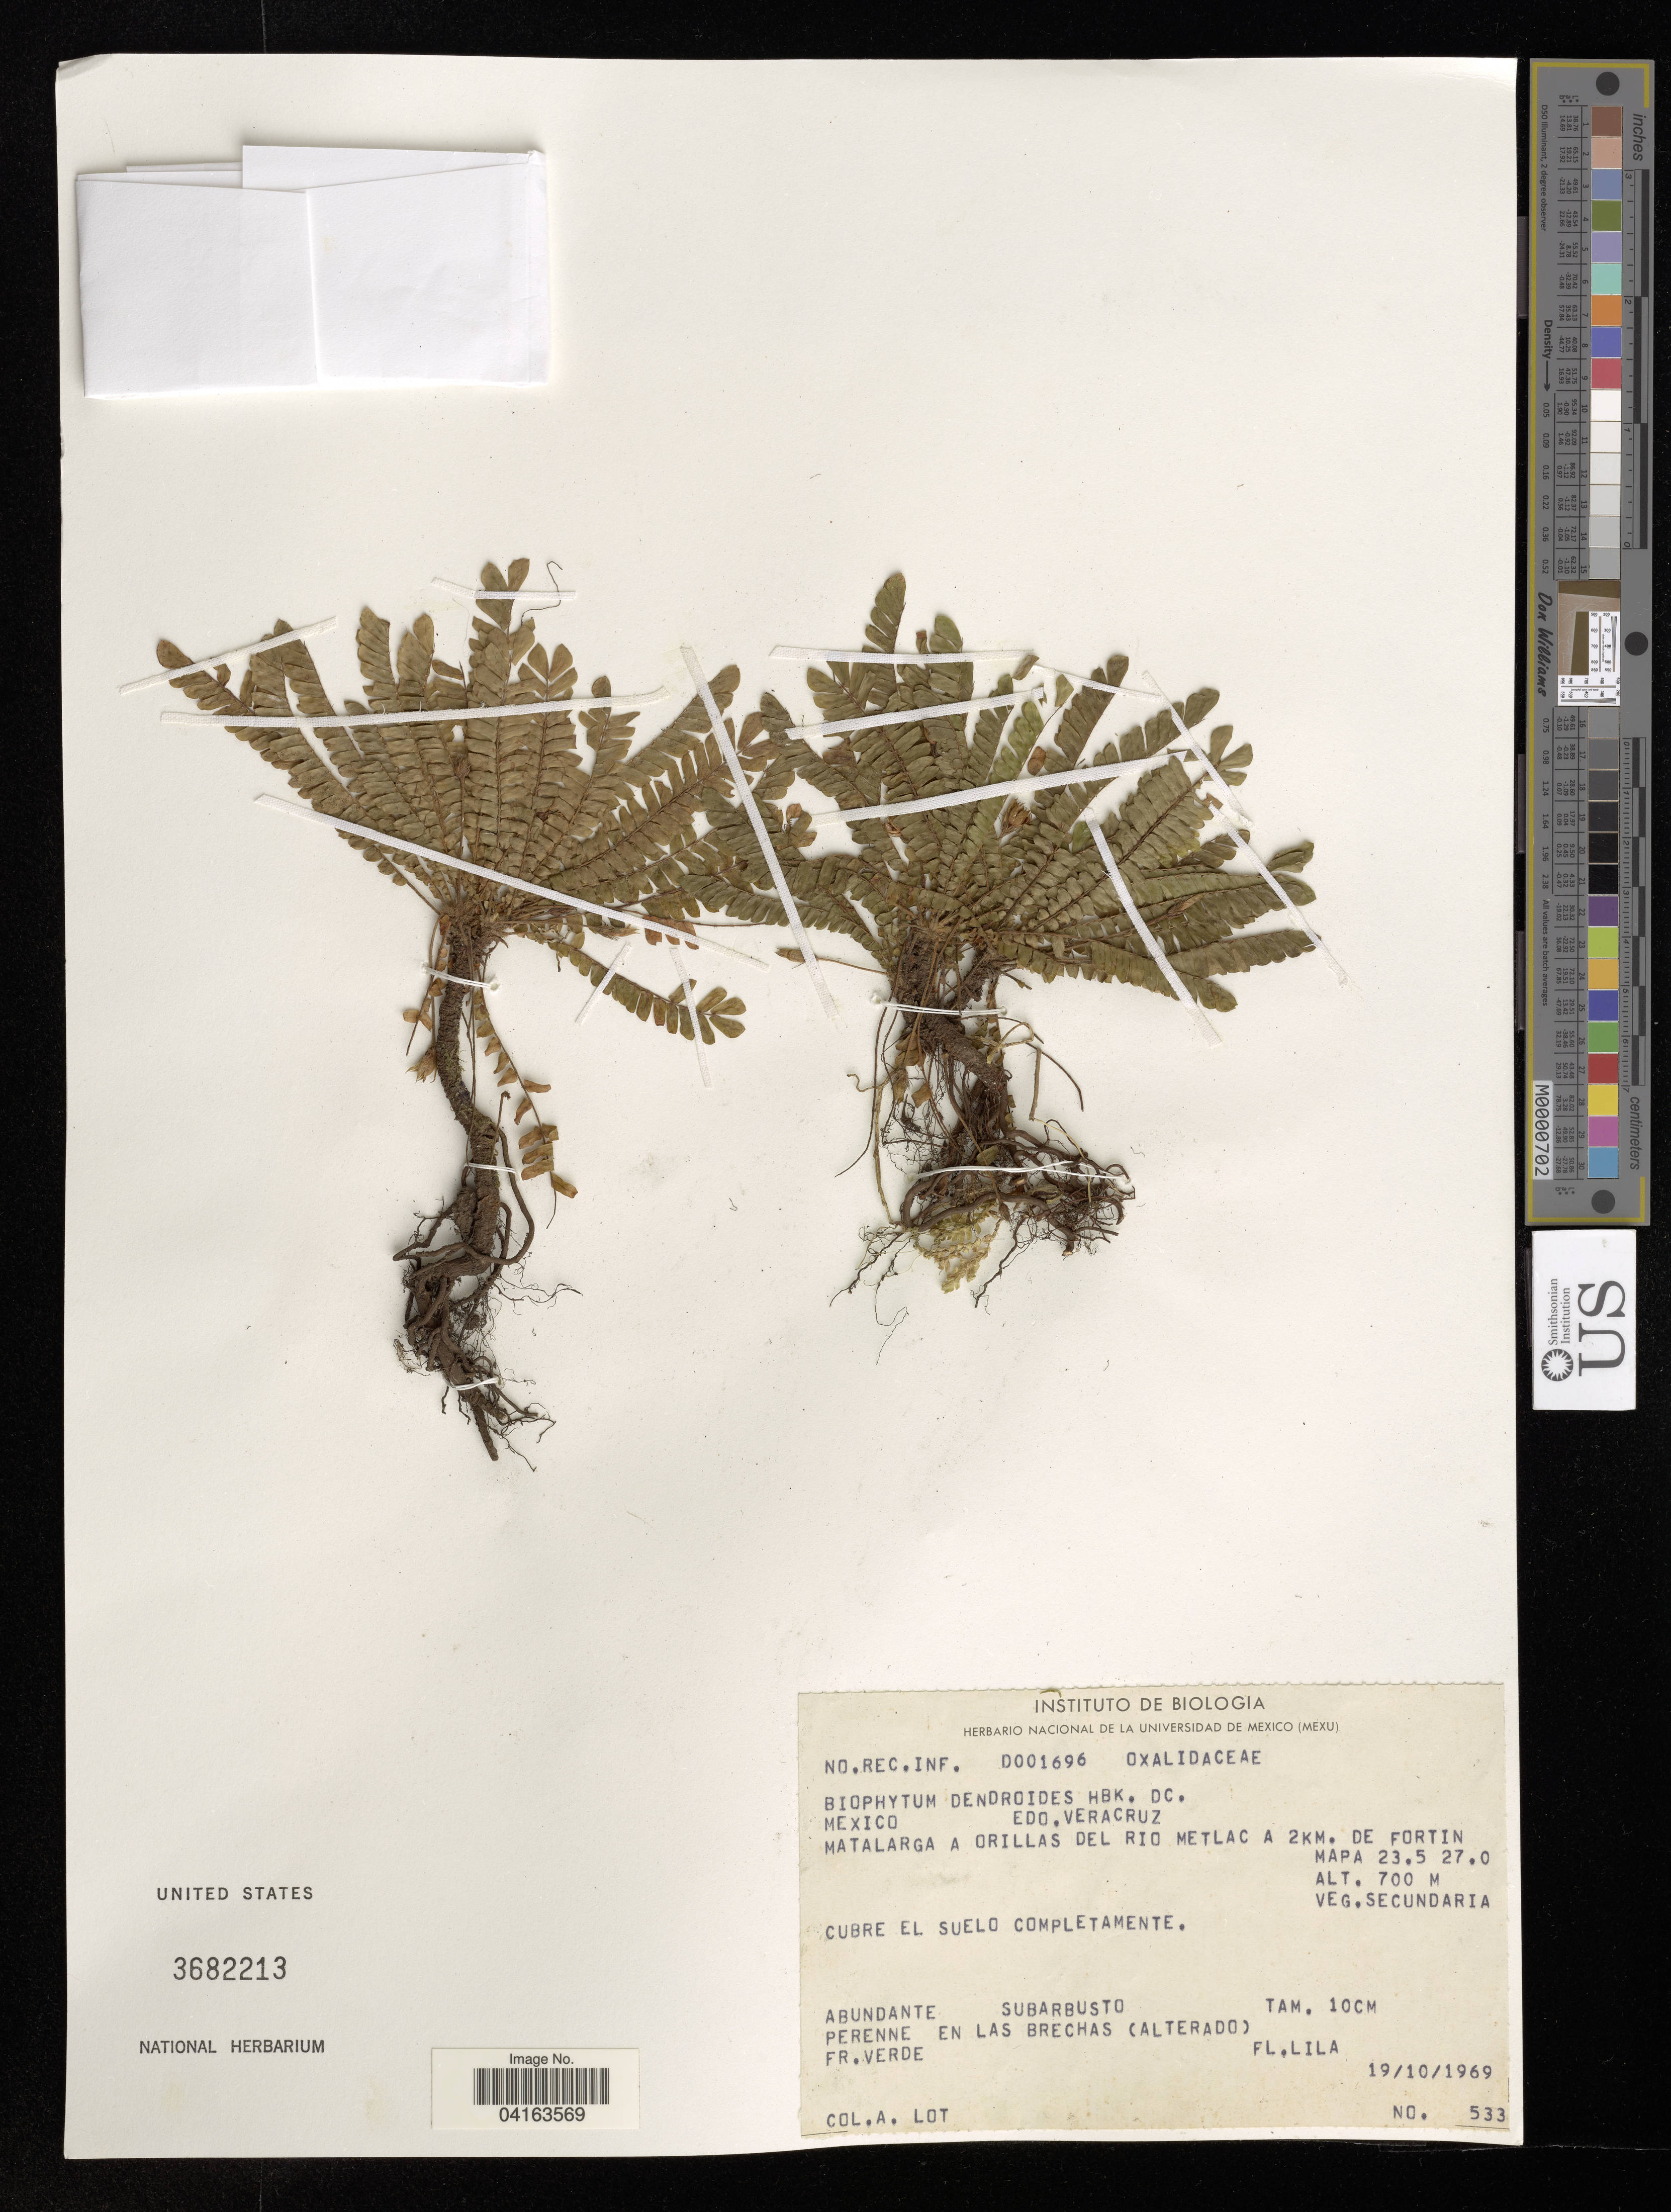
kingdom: Plantae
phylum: Tracheophyta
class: Magnoliopsida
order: Oxalidales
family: Oxalidaceae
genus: Biophytum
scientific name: Biophytum dendroides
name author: (Kunth) DC.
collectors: Lot, A.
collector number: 533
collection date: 1969-10-19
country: Mexico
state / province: Veracruz Llave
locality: Edo. Veracruz. Matalarga a Orillas del Rio Metlac a 2Km. de Fortin.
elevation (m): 700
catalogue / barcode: US 3682213